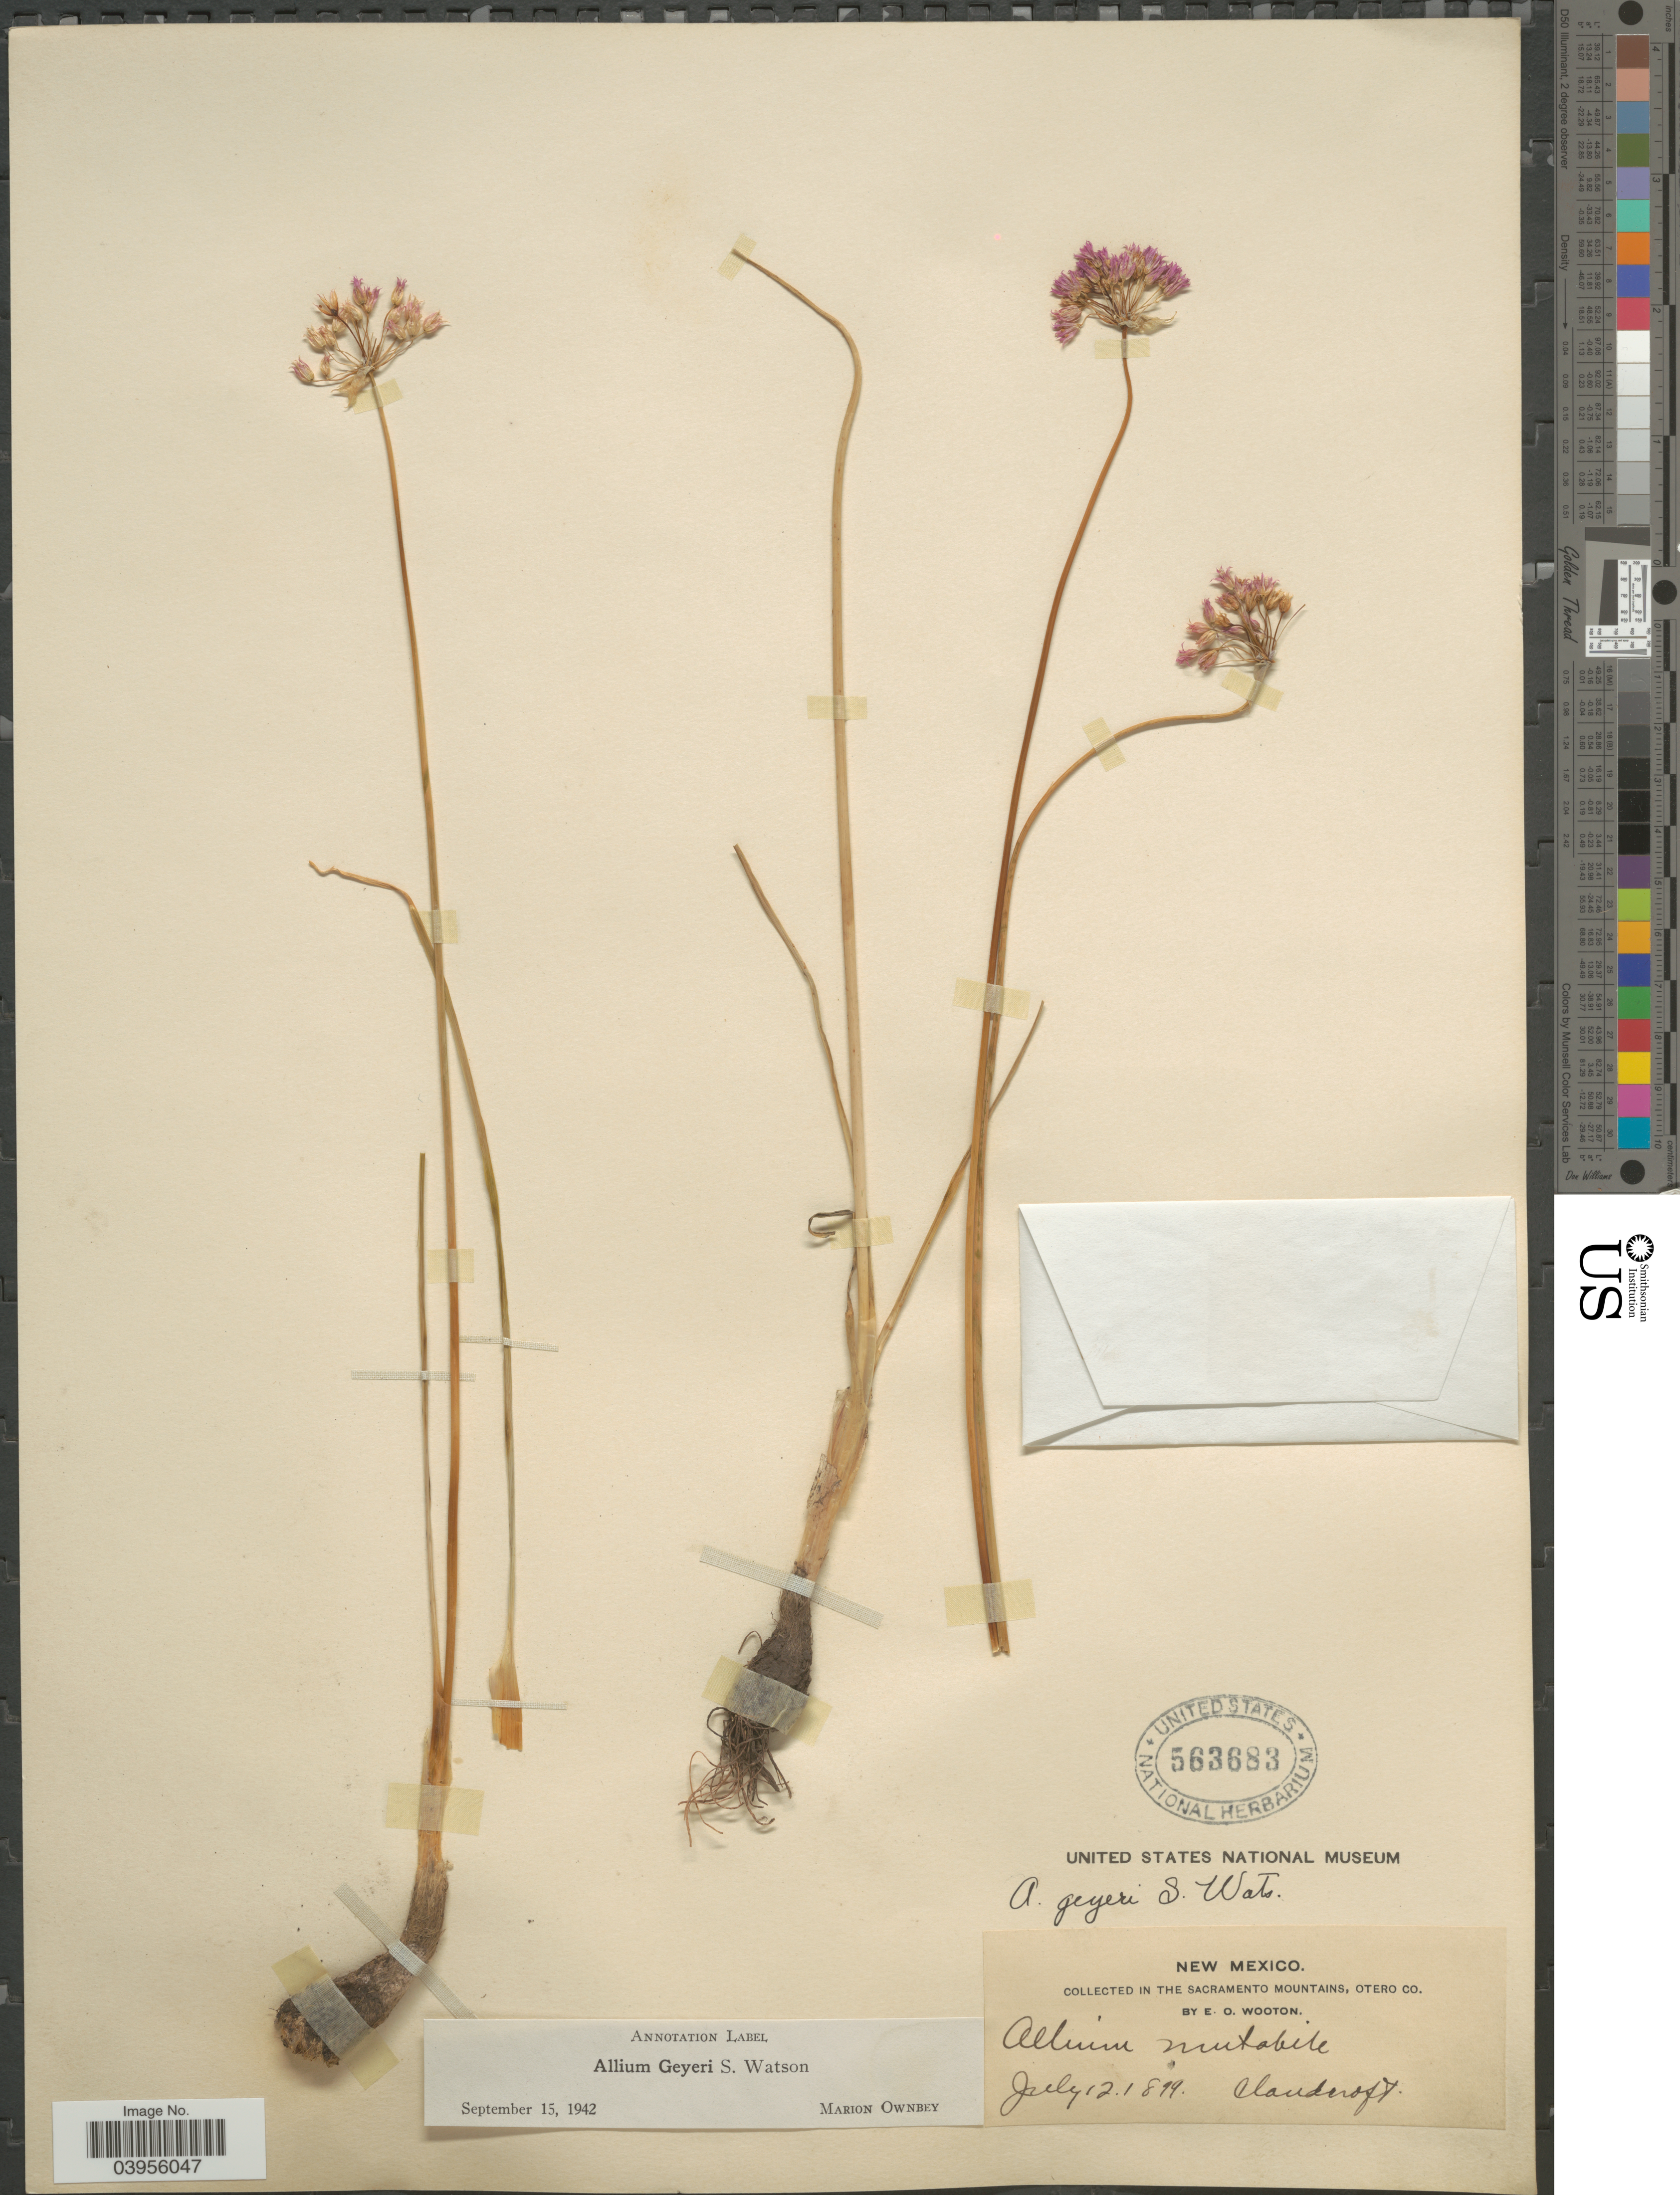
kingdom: Plantae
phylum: Tracheophyta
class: Liliopsida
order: Asparagales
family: Amaryllidaceae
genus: Allium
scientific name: Allium geyeri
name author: S. Watson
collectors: E. O. Wooton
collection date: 1899-07-12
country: United States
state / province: New Mexico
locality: In the Sacramento Mountains, Otero Co.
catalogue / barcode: US 563683